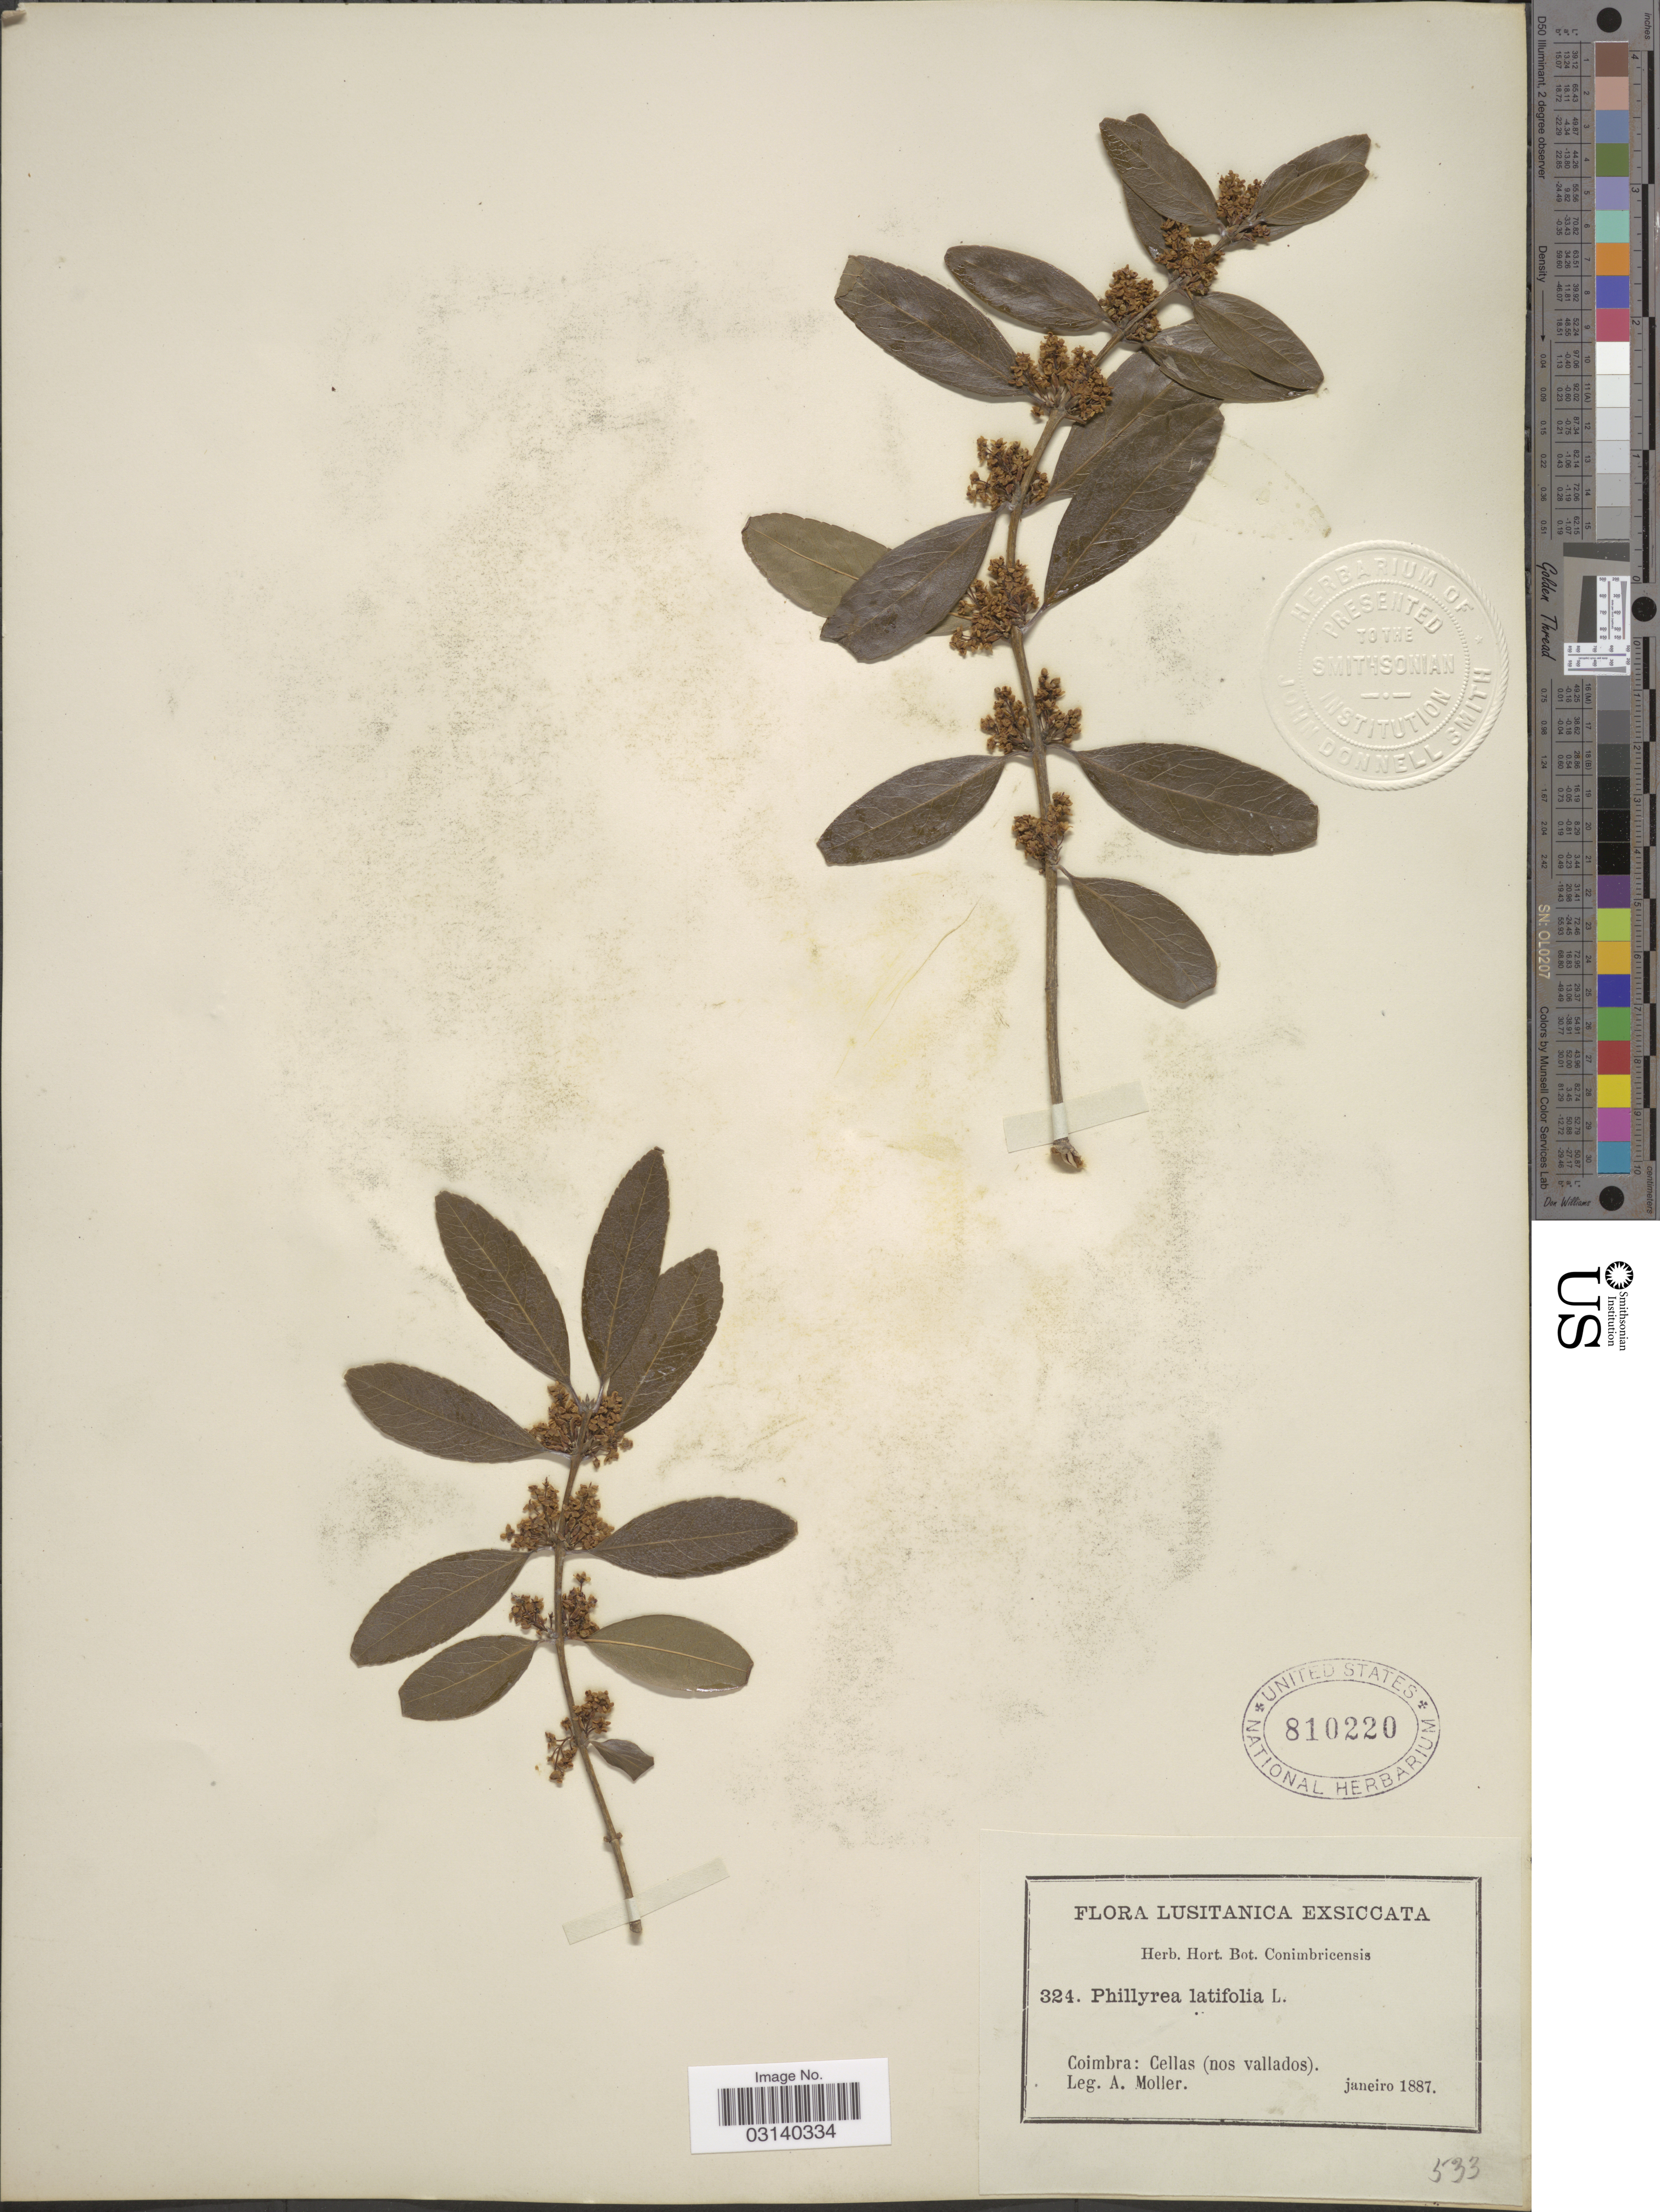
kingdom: Plantae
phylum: Tracheophyta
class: Magnoliopsida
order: Lamiales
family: Oleaceae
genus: Phillyrea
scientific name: Phillyrea latifolia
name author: L.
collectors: A. Moller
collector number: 324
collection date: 1887-01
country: Portugal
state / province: Coimbra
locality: Lusitanica. Cellas (nos vallados).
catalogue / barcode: US 810220